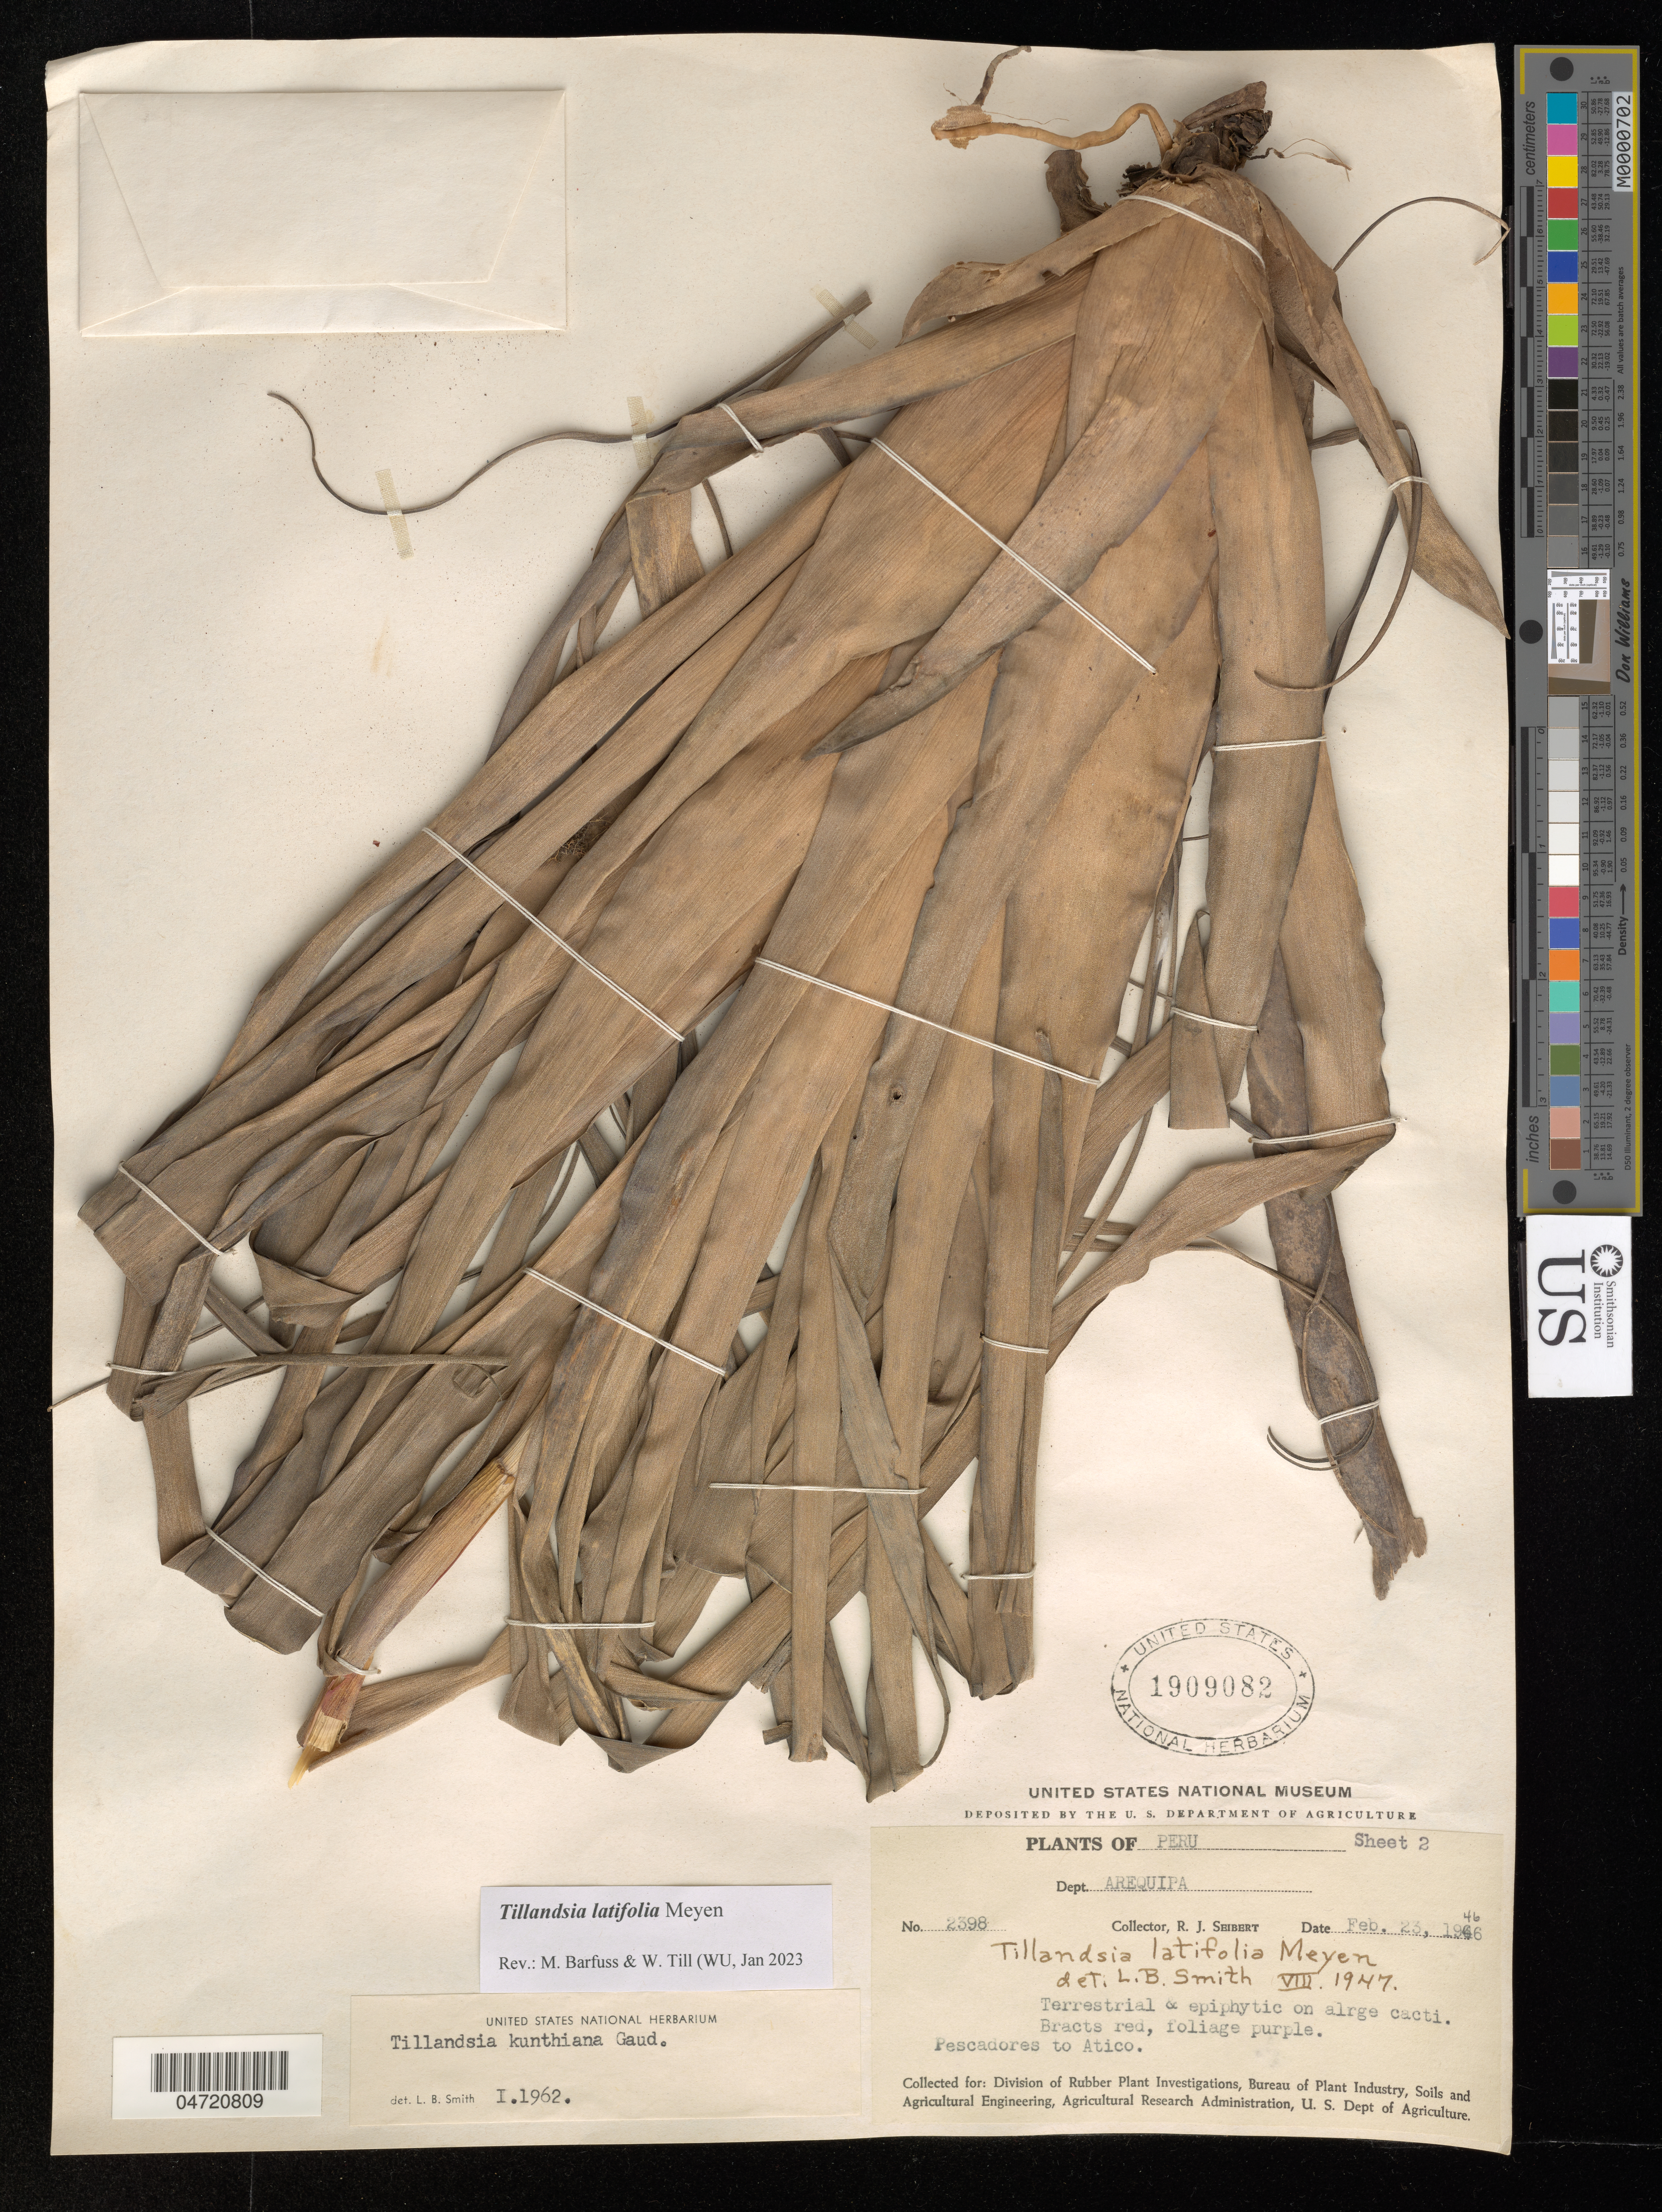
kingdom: Plantae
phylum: Tracheophyta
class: Liliopsida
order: Poales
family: Bromeliaceae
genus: Tillandsia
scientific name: Tillandsia latifolia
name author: Meyen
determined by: Barfuss, Michael H.; Till, W.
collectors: R. J. Seibert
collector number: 2398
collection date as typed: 23 Feb 1946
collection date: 1946-02-23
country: Peru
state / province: Arequipa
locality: Pescordores to Atico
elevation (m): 549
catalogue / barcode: US 1909082